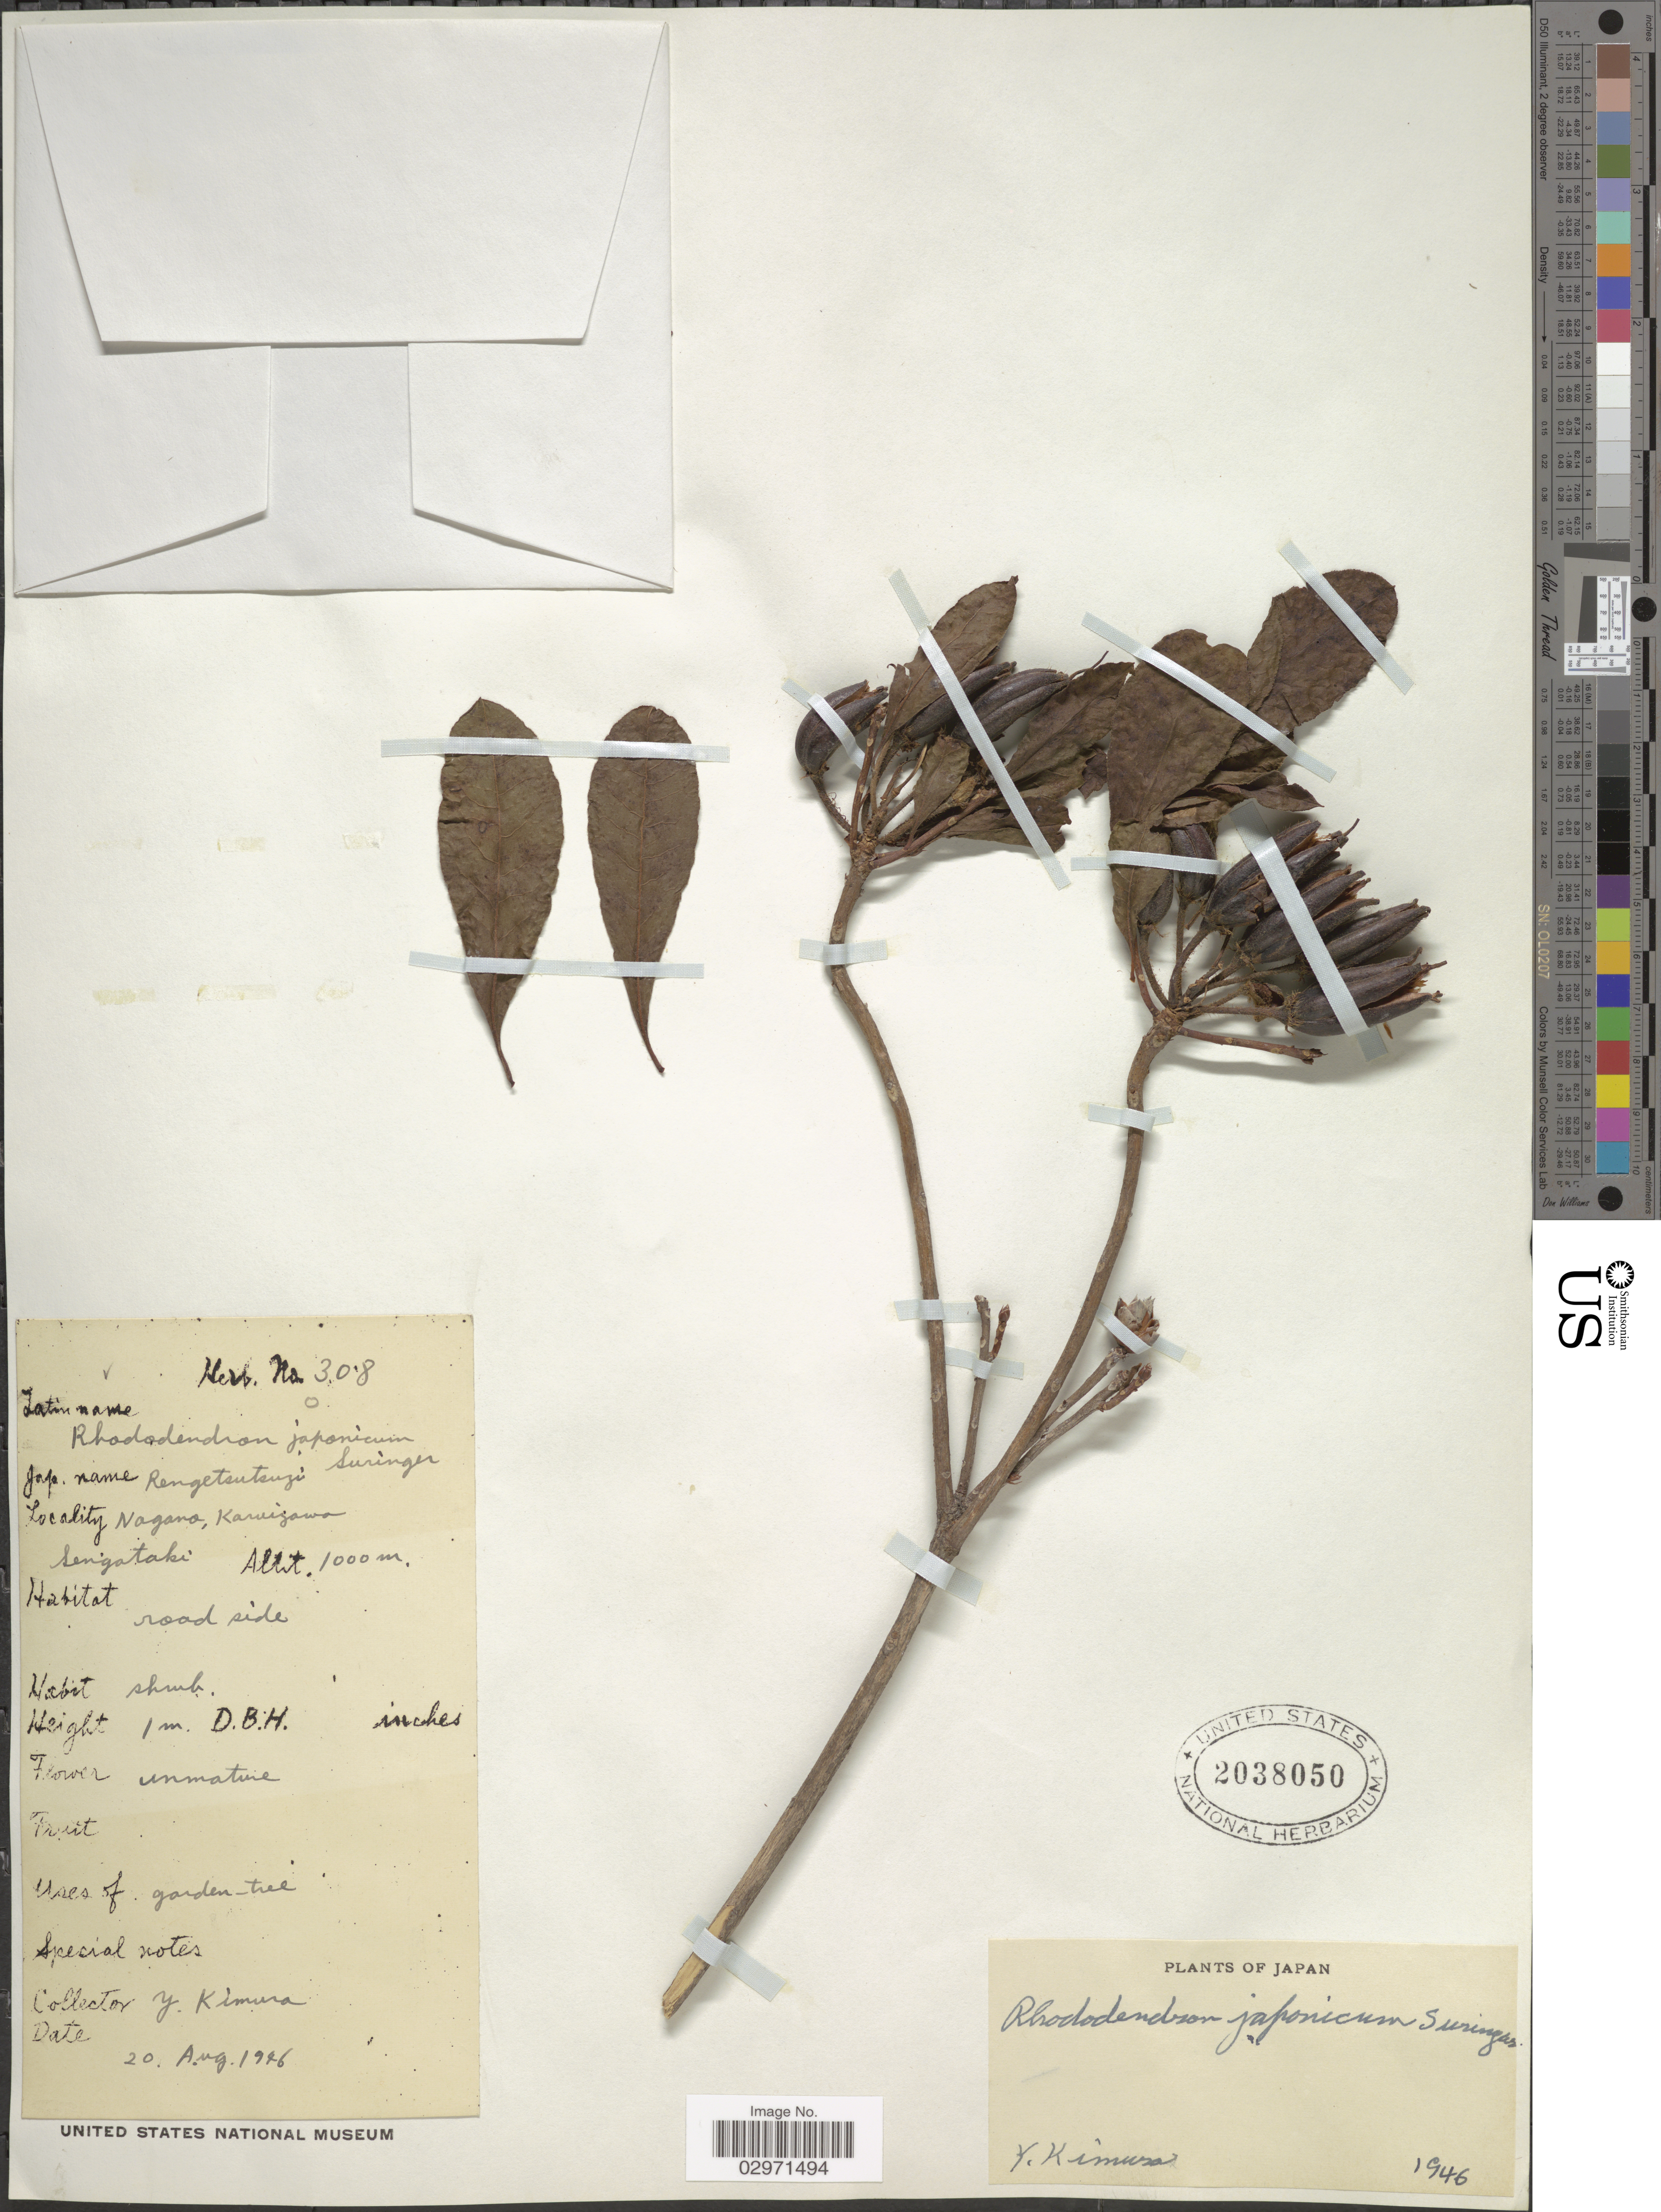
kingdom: Plantae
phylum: Tracheophyta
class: Magnoliopsida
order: Ericales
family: Ericaceae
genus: Rhododendron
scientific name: Rhododendron japonicum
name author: (A. Gray) Suringar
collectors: Y. Kimura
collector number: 308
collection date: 1946-08-20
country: Japan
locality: Nagana, Kamigawa Sengataki.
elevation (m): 1000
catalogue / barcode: US 2038050